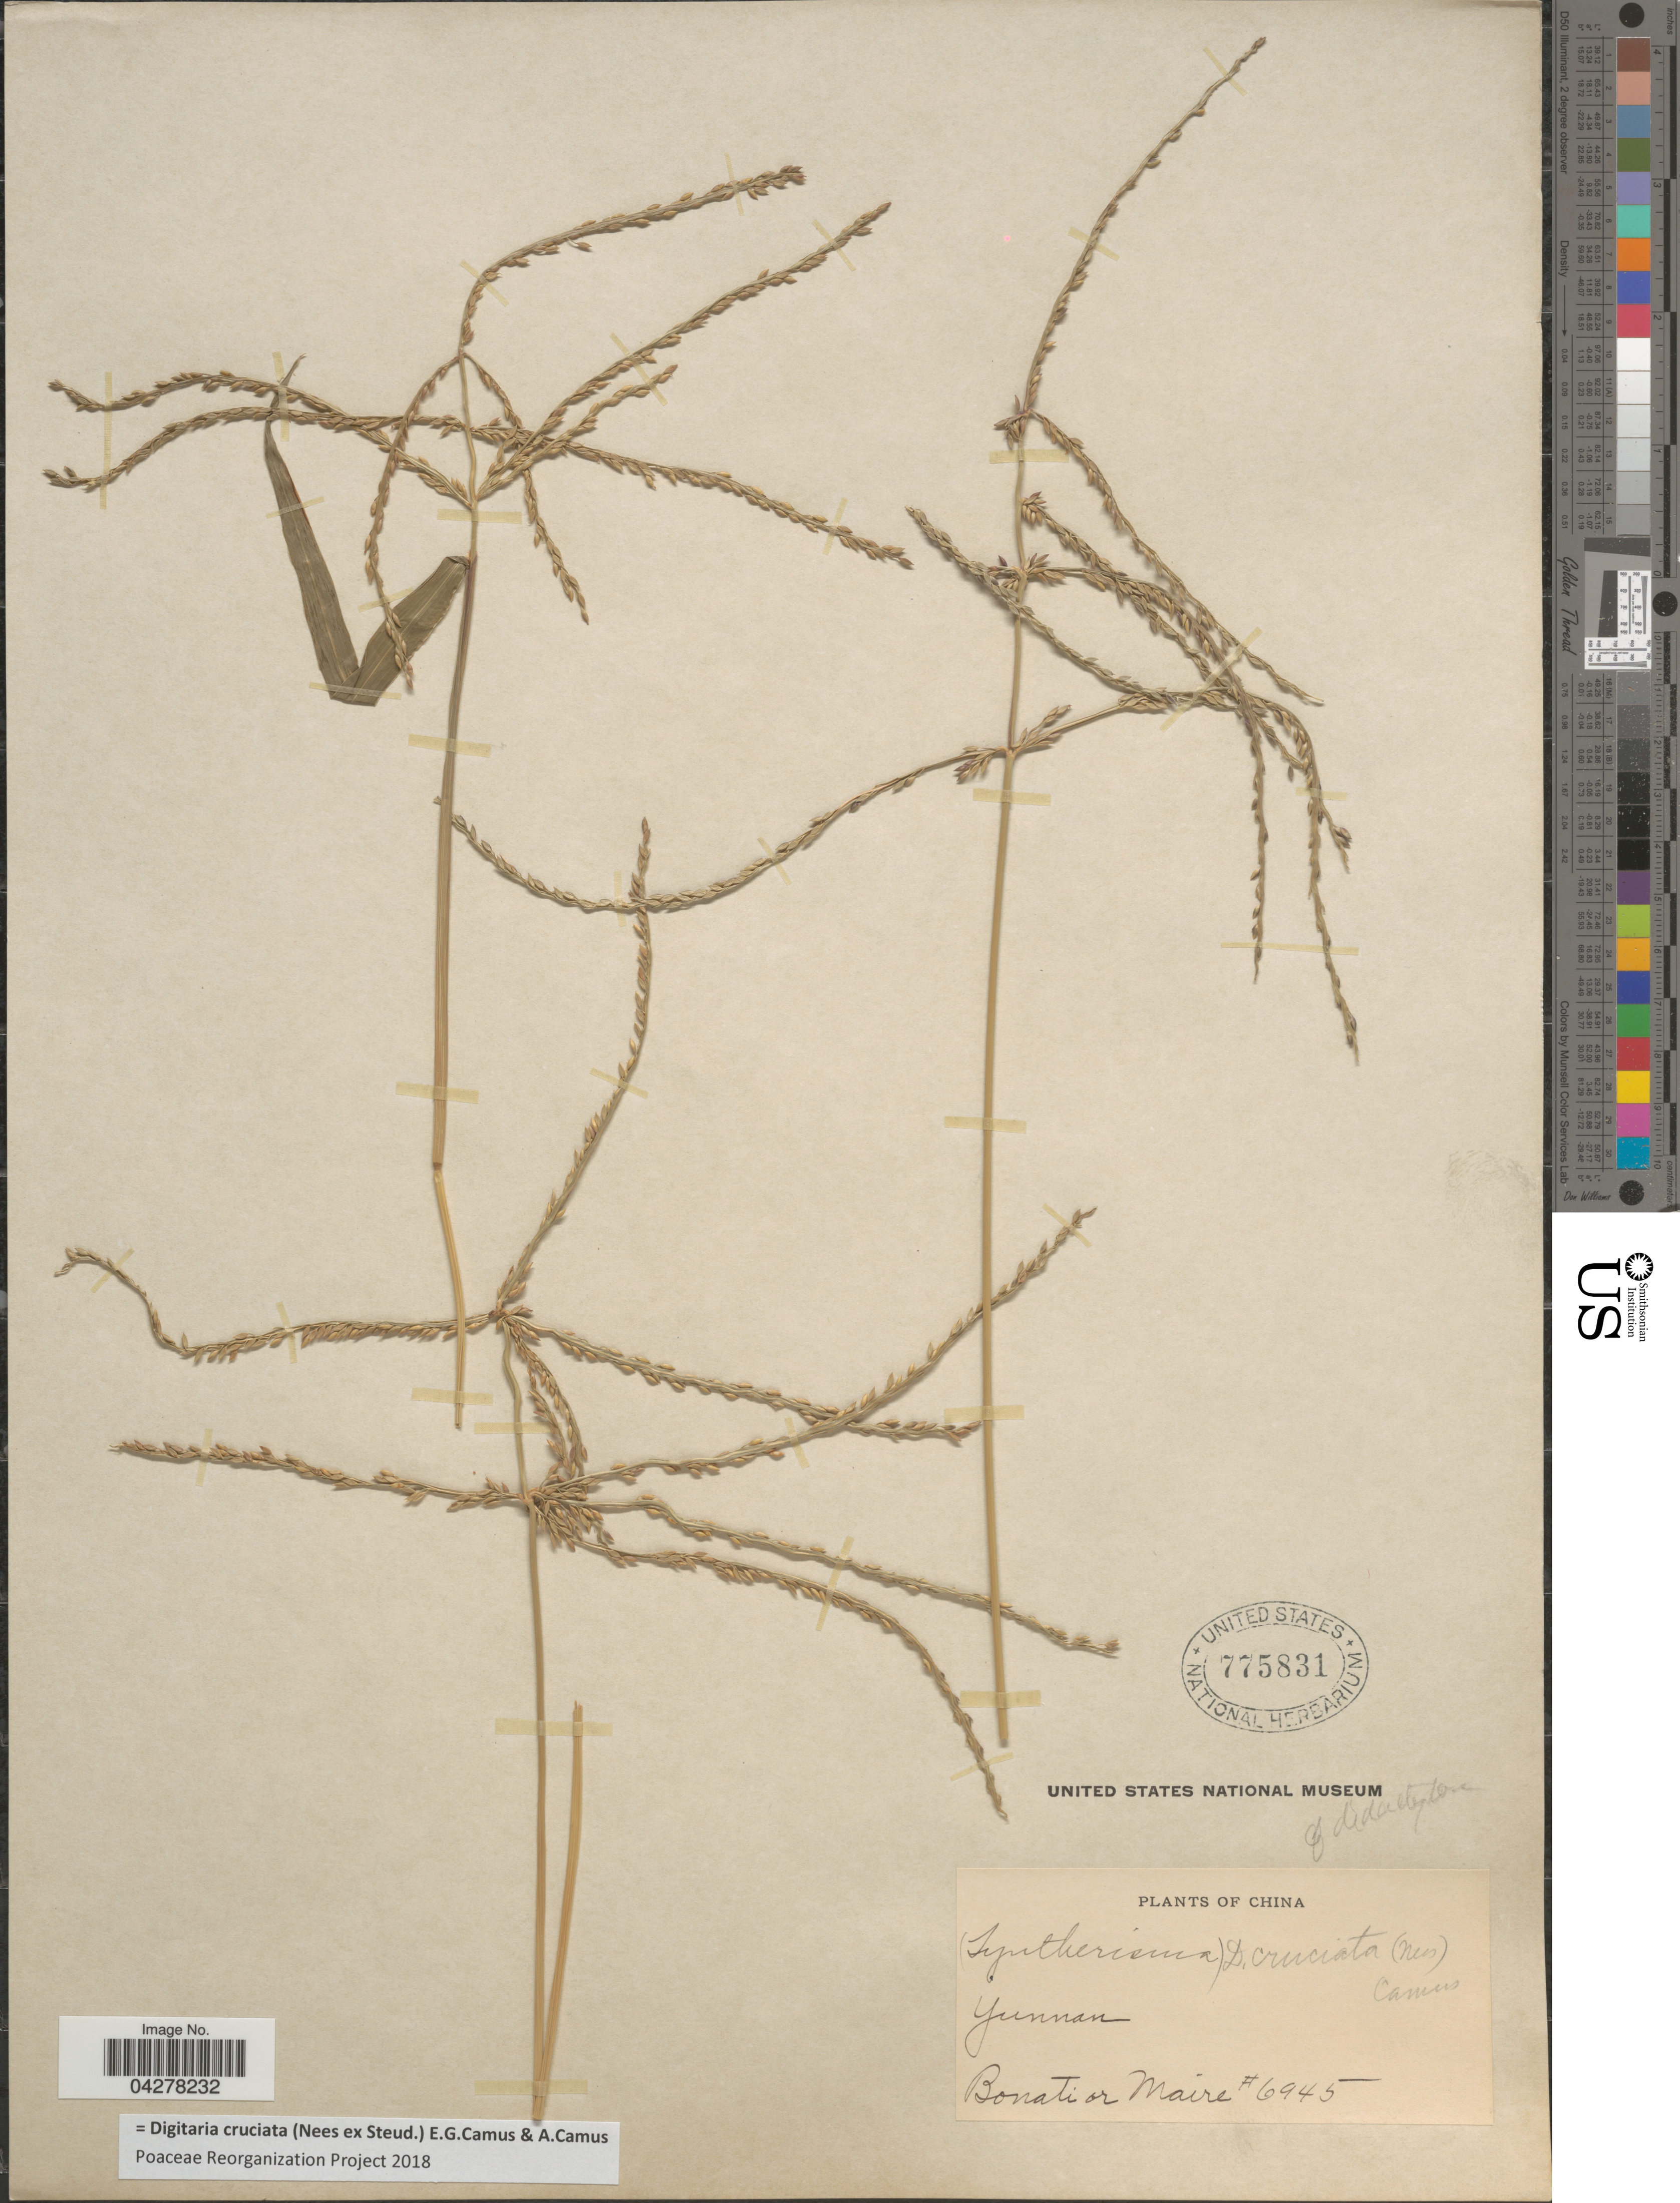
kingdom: Plantae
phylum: Tracheophyta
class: Liliopsida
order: Poales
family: Poaceae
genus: Digitaria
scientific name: Digitaria cruciata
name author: (Nees ex Steud.) A. Camus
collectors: -. Bonati & Maire, --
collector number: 6945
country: China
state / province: Yunnan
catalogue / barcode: US 775831